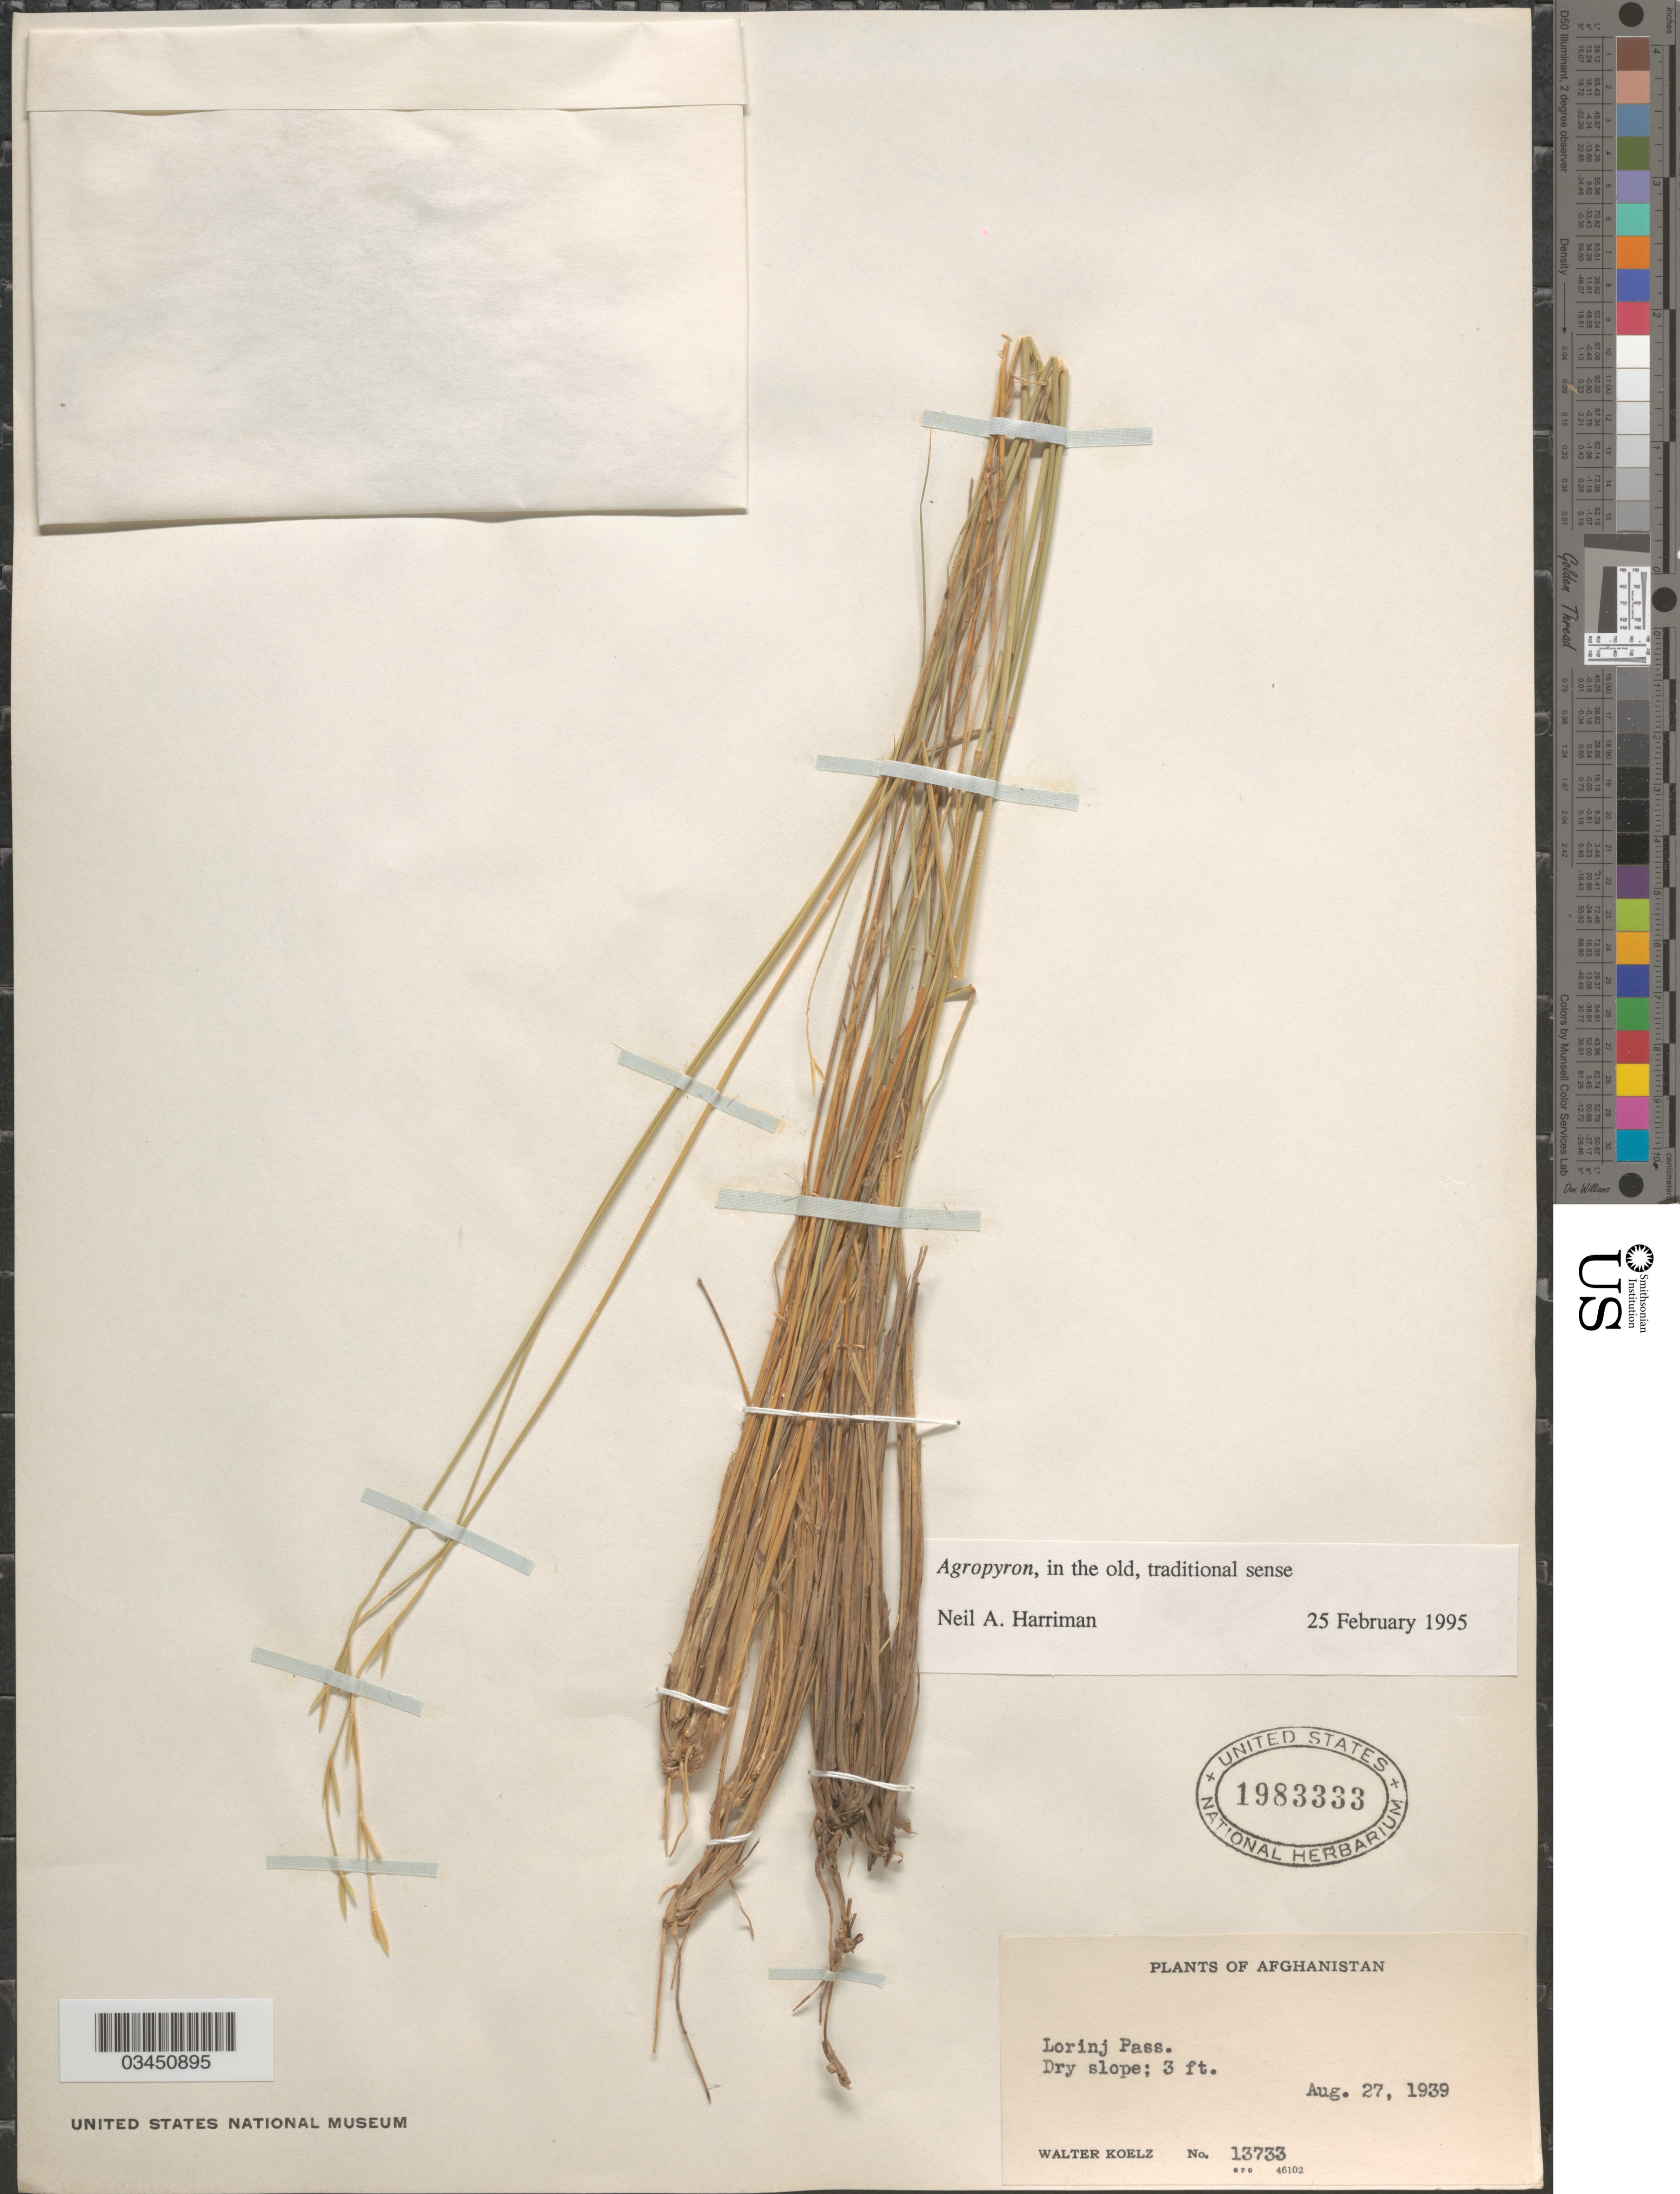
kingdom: Plantae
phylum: Tracheophyta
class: Liliopsida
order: Poales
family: Poaceae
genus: Elymus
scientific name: Elymus sp.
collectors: W. N. Koelz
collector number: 13733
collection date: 1939-08-27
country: Afghanistan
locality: Lorinj Pass.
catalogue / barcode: US 1983333